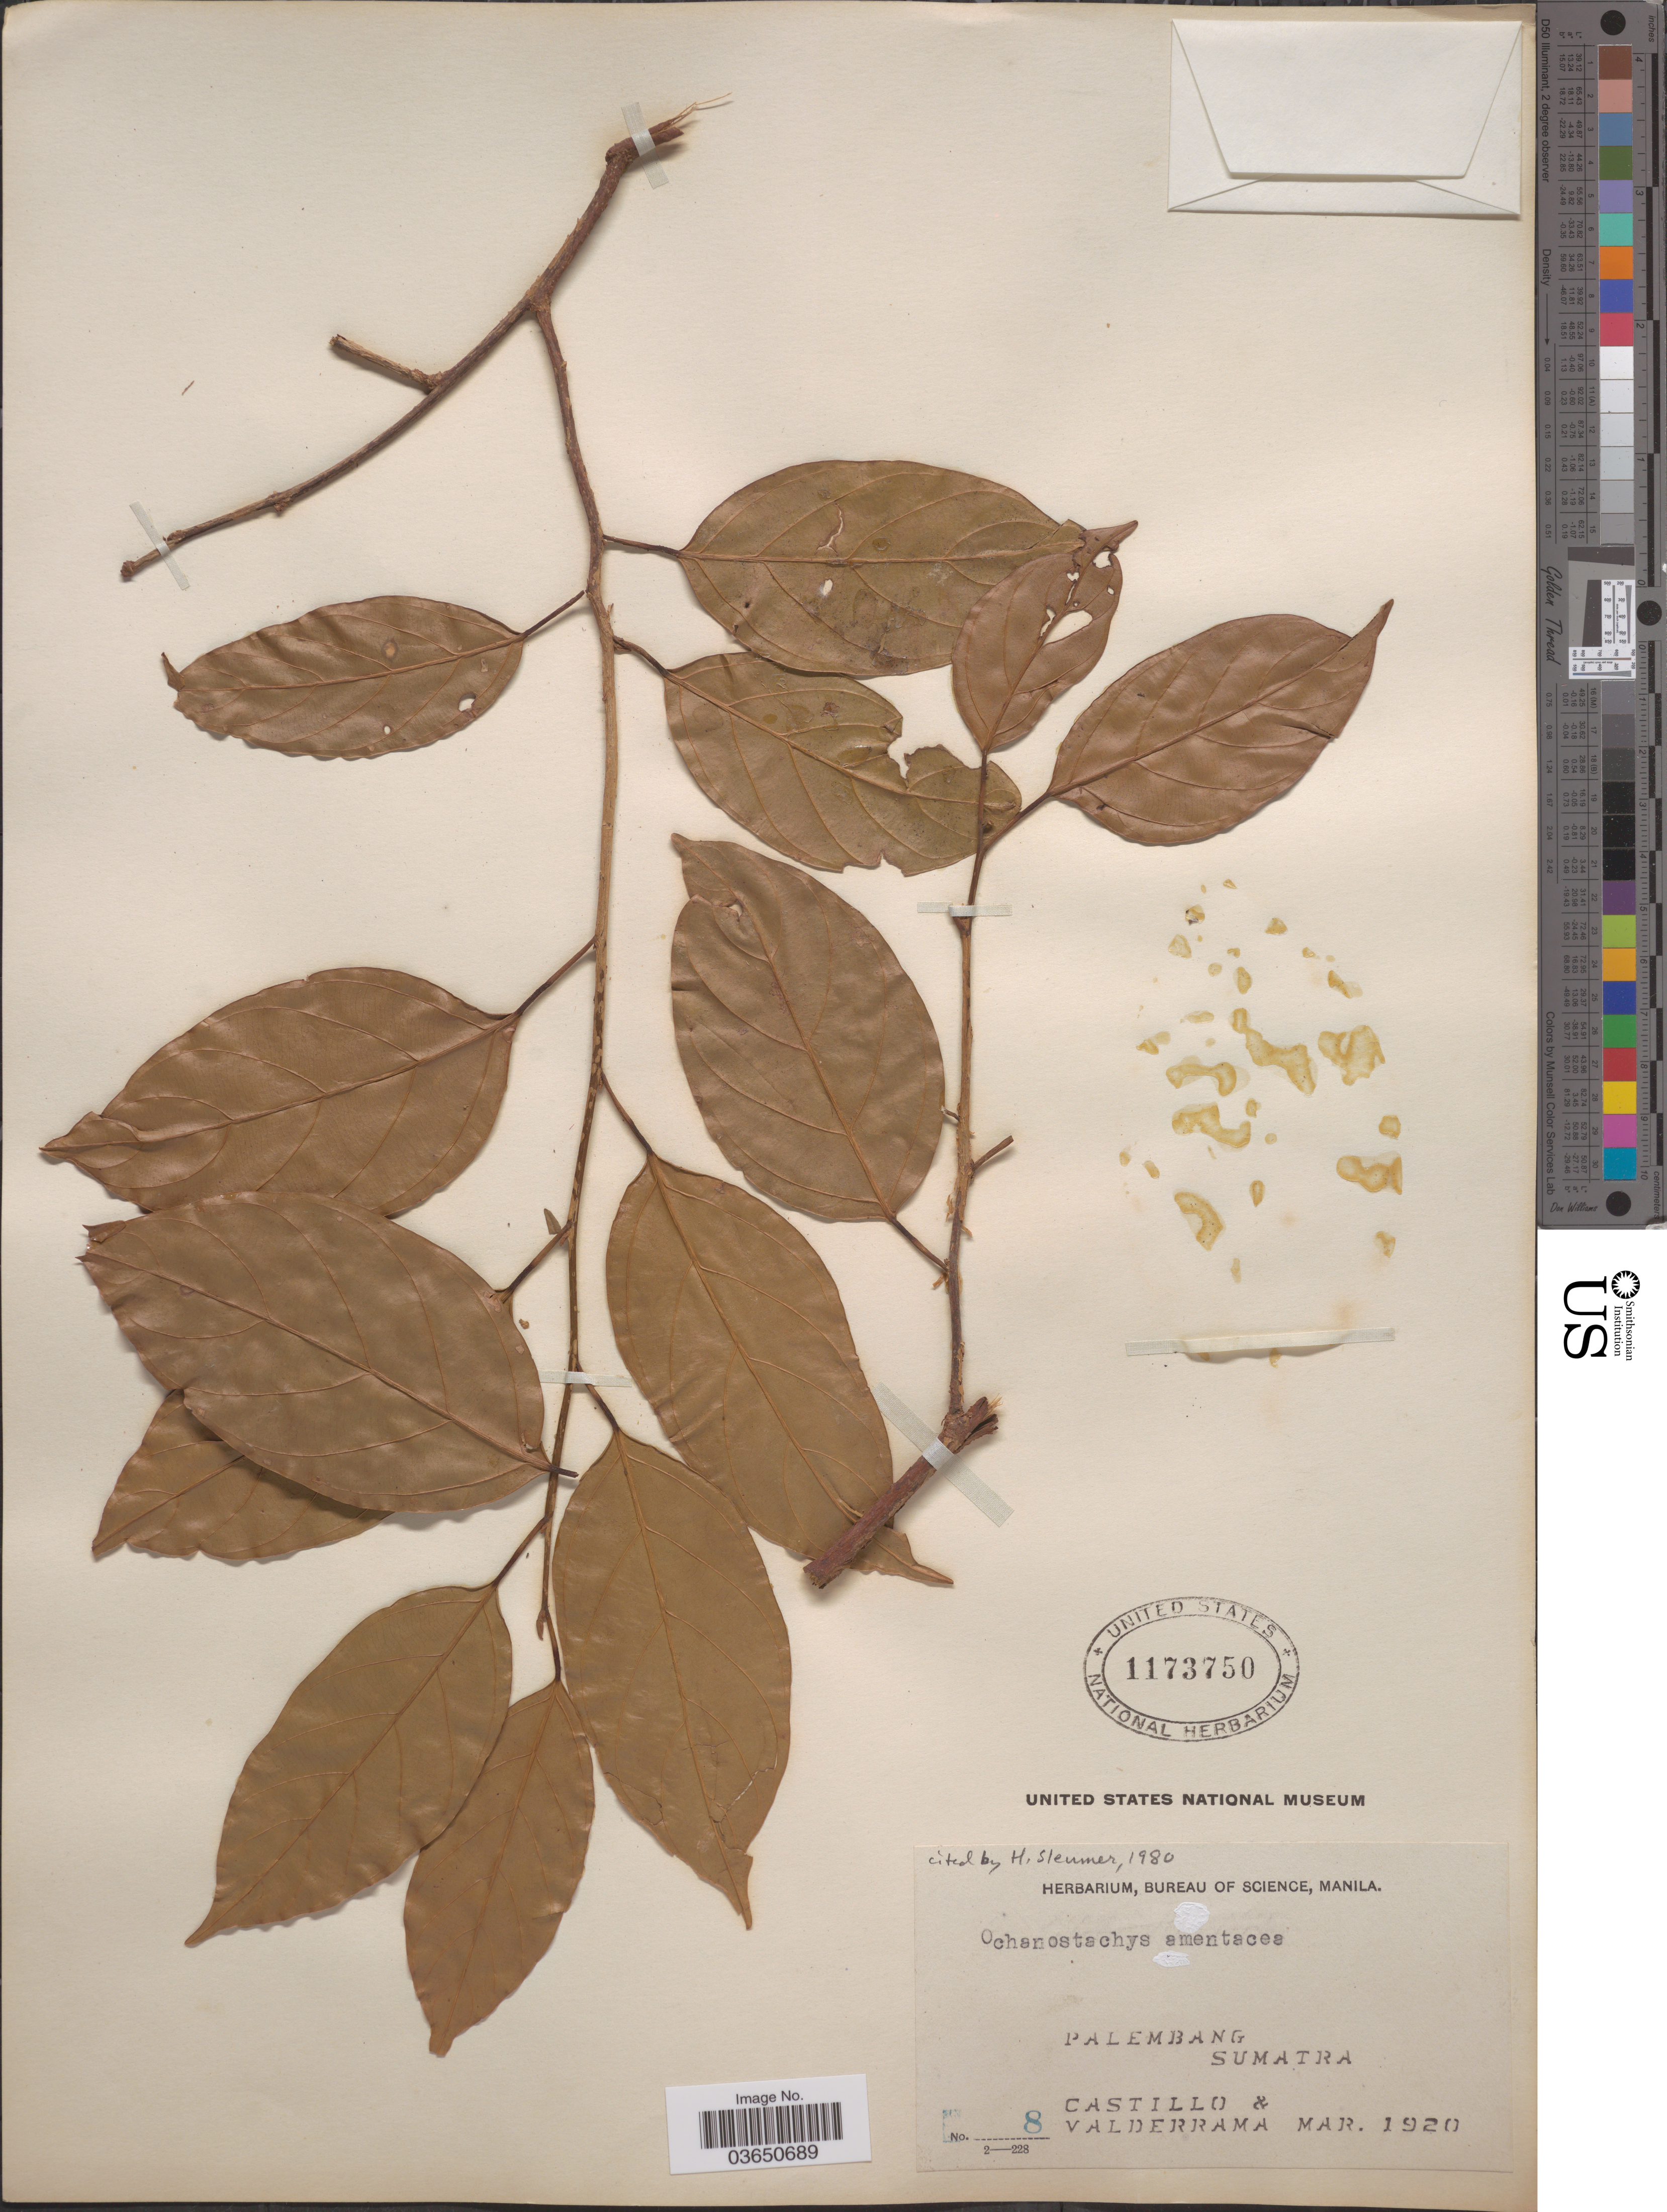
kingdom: Plantae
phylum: Tracheophyta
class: Magnoliopsida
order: Santalales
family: Coulaceae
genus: Ochanostachys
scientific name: Ochanostachys amentacea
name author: Mast.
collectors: Castillo, -- & -. Valderrama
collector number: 8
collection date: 1920-03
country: Indonesia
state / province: Sumatra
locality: Palembang.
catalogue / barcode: US 1173750